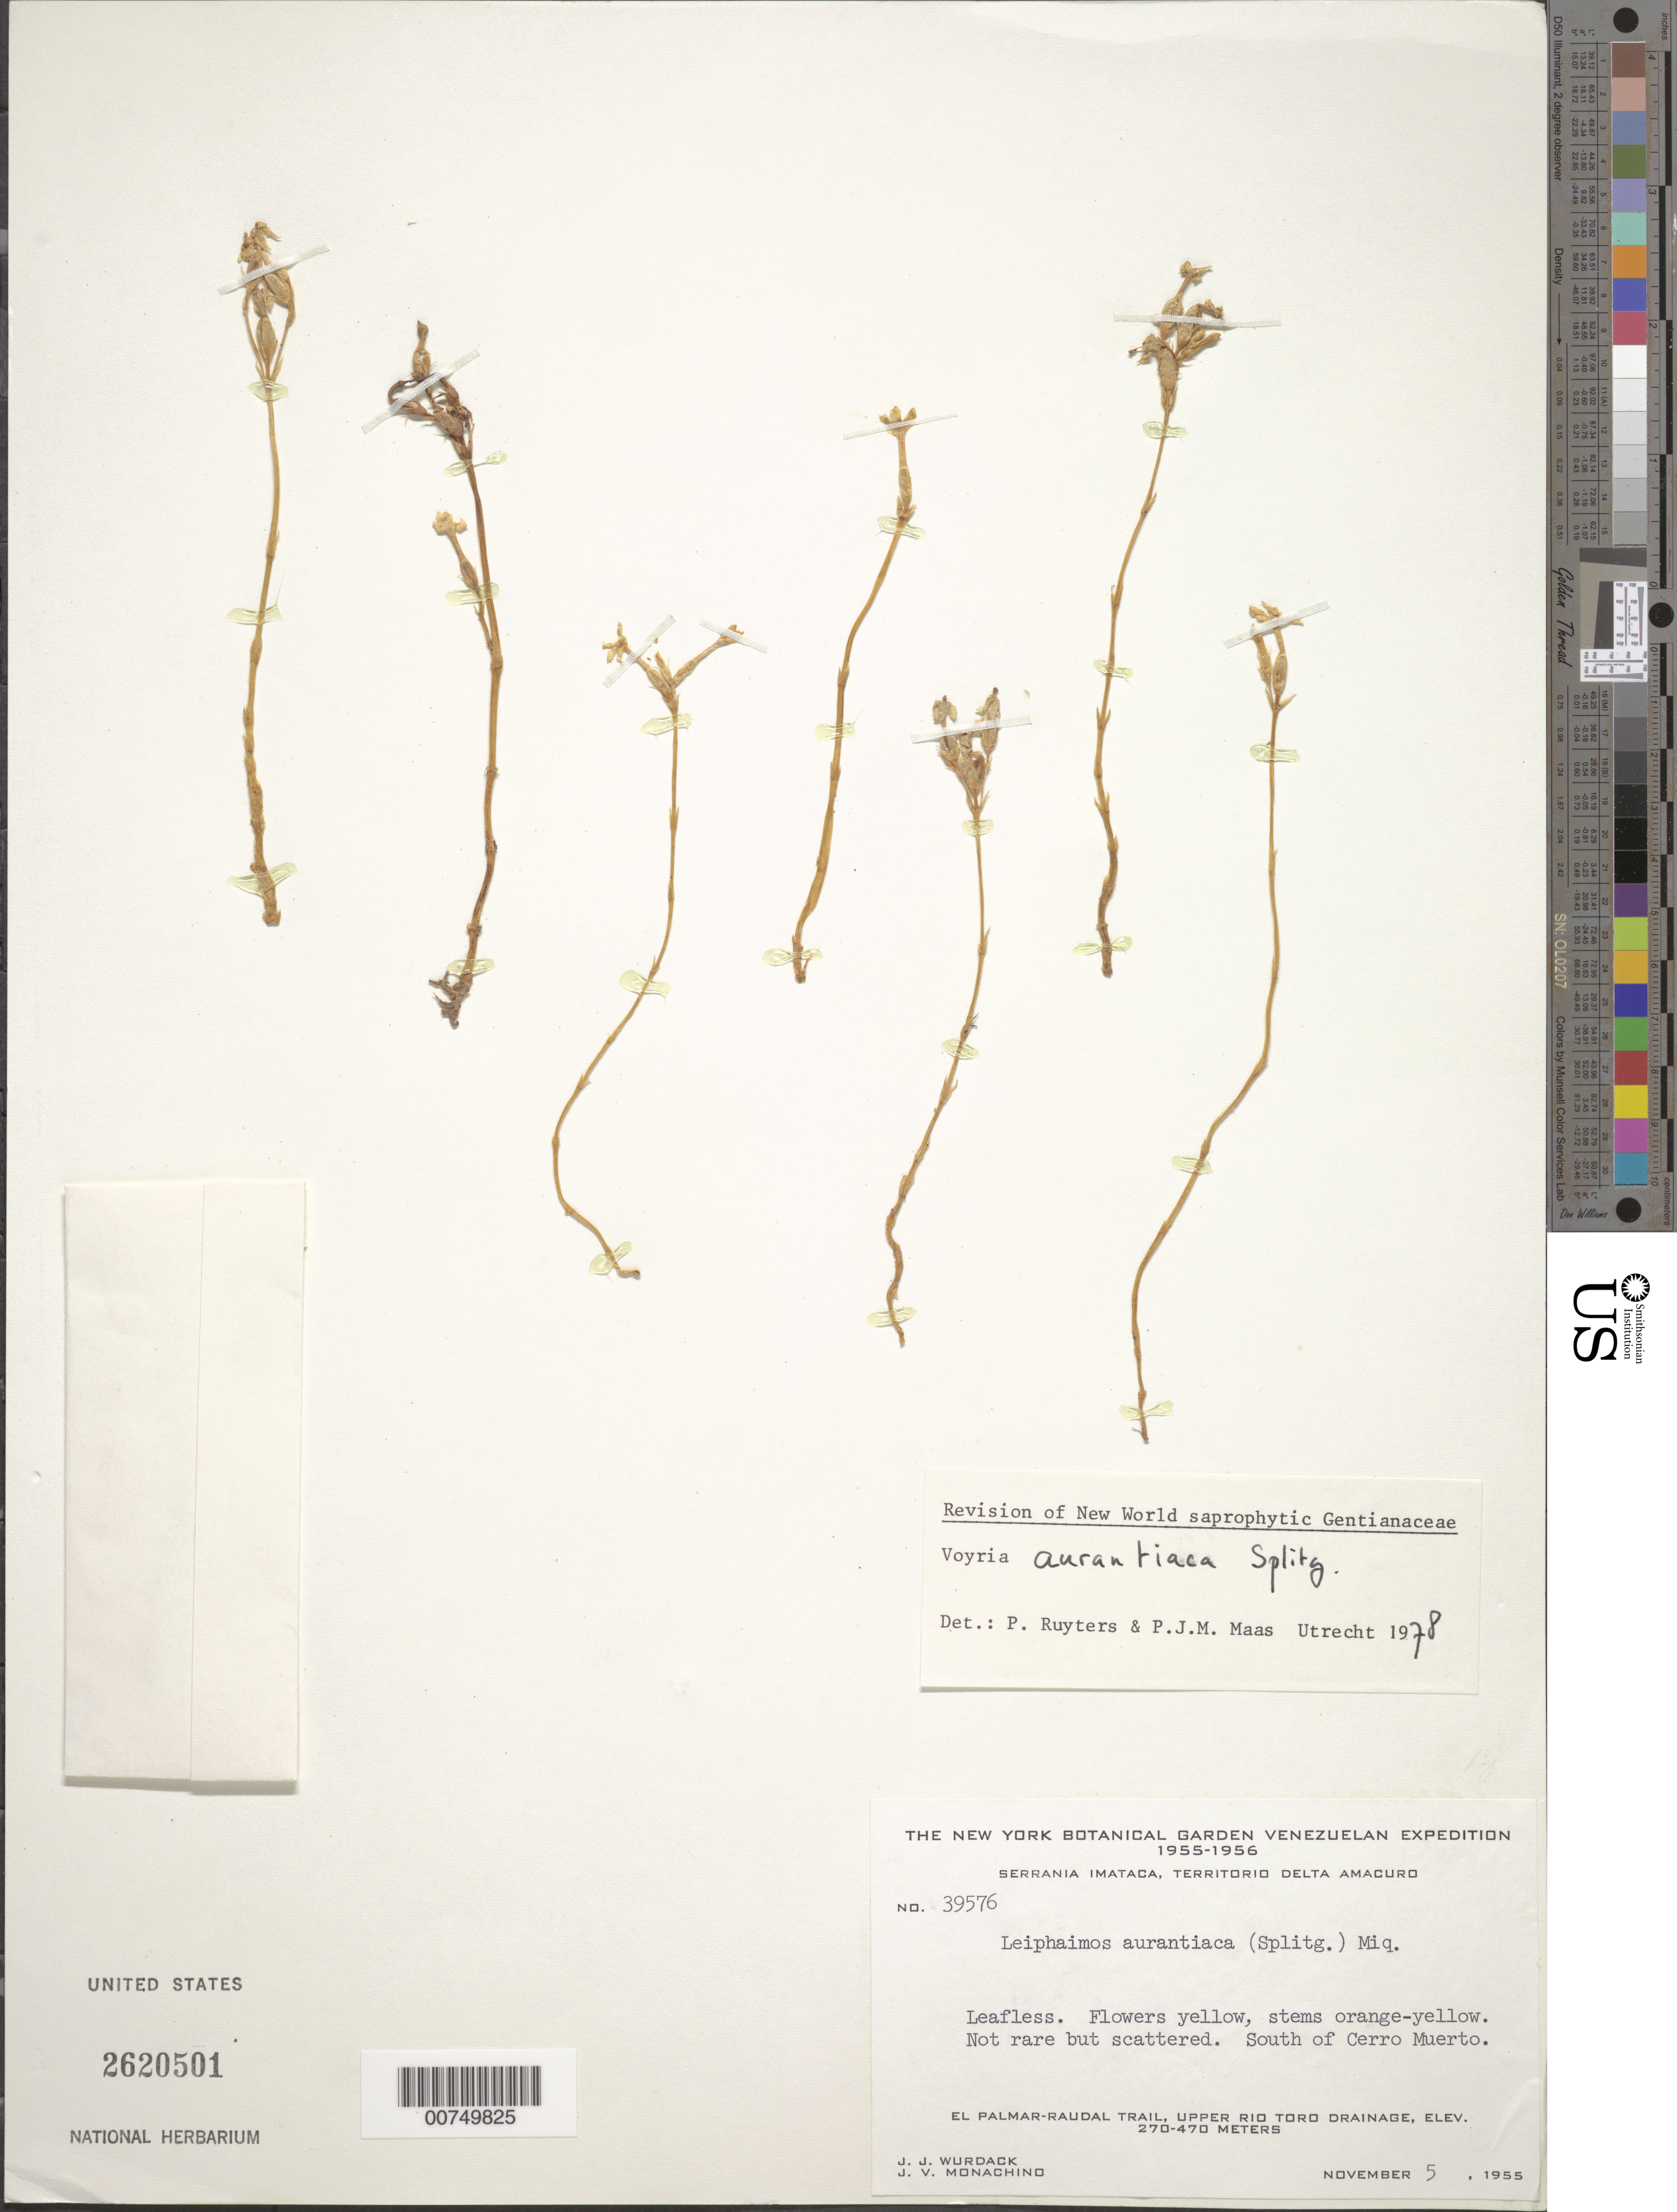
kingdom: Plantae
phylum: Tracheophyta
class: Magnoliopsida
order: Gentianales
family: Gentianaceae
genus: Voyria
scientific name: Voyria acuminata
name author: Benth.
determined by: Maas, Paul J. M.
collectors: J. J. Wurdack & J. V. Monachino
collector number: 39576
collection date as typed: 5-Nov-55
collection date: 1955-11-05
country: Venezuela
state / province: Delta Amacuro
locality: Serrania Imataca, El Palmar-Raudal Trail, upper Río Toro drainage; 10 km S of Cerro Muerto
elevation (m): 270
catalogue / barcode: US 2620501